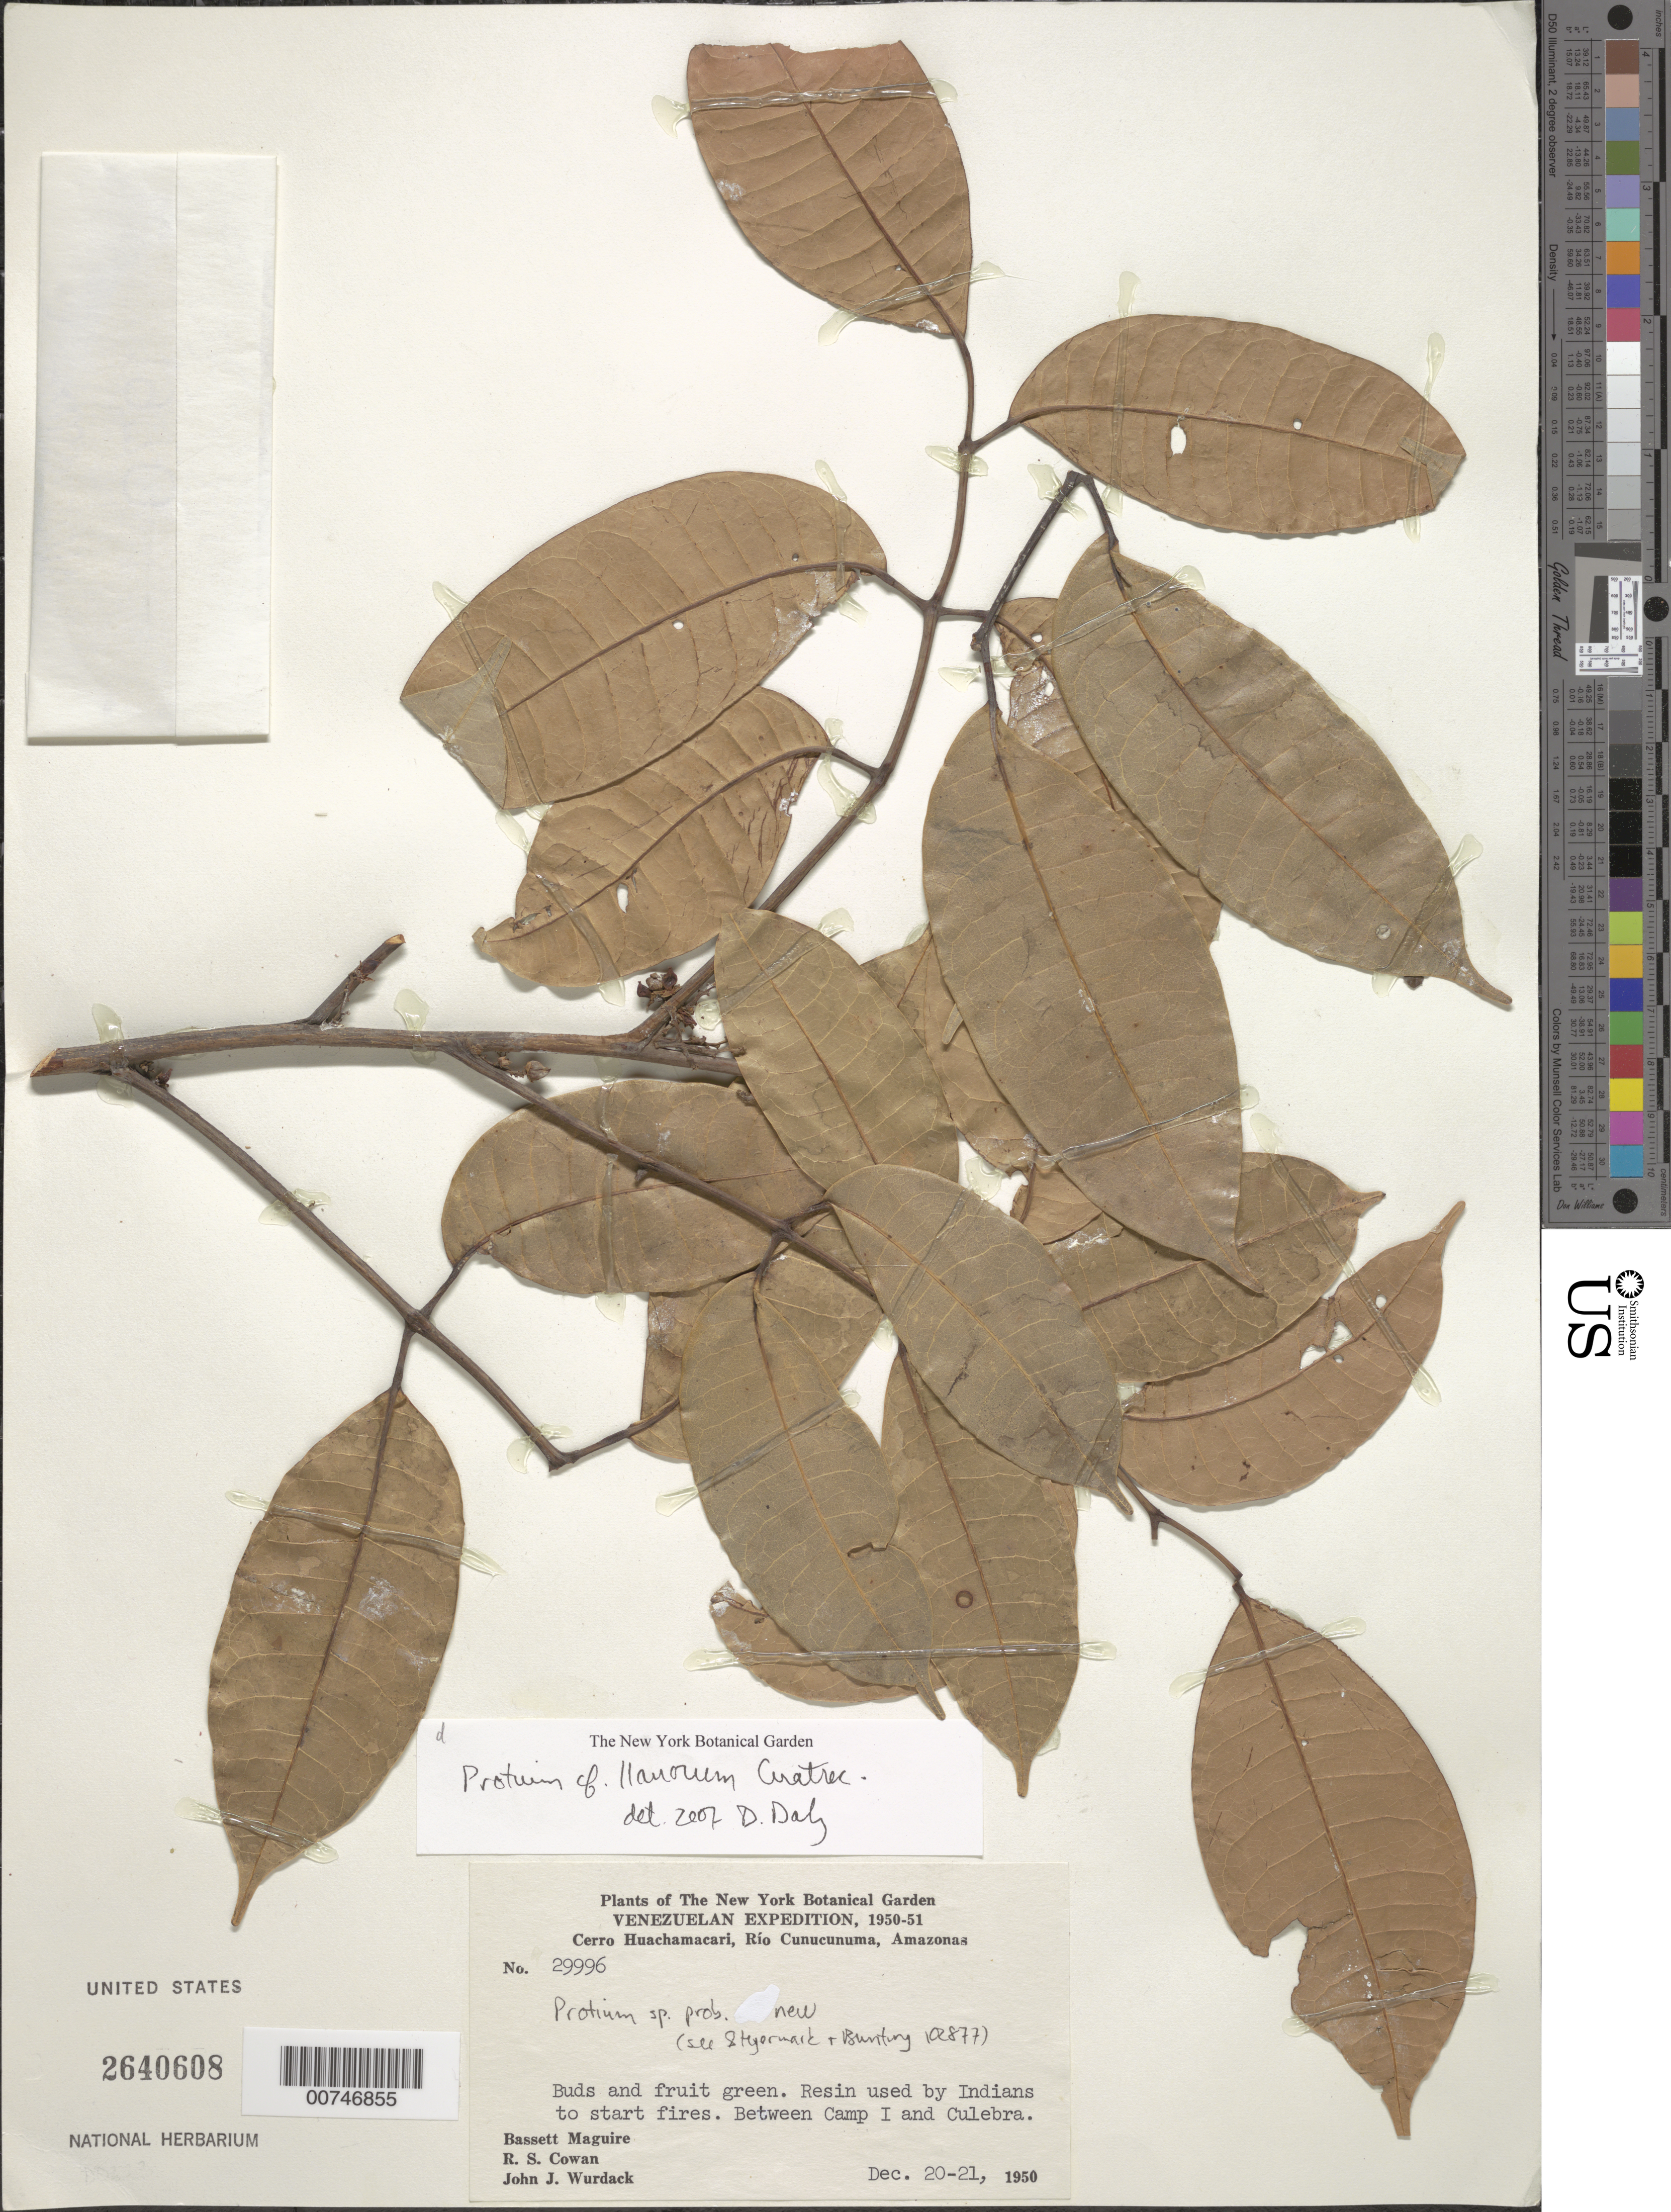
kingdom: Plantae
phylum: Tracheophyta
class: Magnoliopsida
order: Sapindales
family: Burseraceae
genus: Protium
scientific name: Protium llanorum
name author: Cuatrec.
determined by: Daly, D. C.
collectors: B. Maguire, R. S. Cowan & J. J. Wurdack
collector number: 29996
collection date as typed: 20-Dec-50 to 21-Dec-50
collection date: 1950-12-20/1950-12-21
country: Venezuela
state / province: Amazonas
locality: Cerro Huachamacari, Río Cunucunuma, between Camp 1 and Culebra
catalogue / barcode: US 2640608